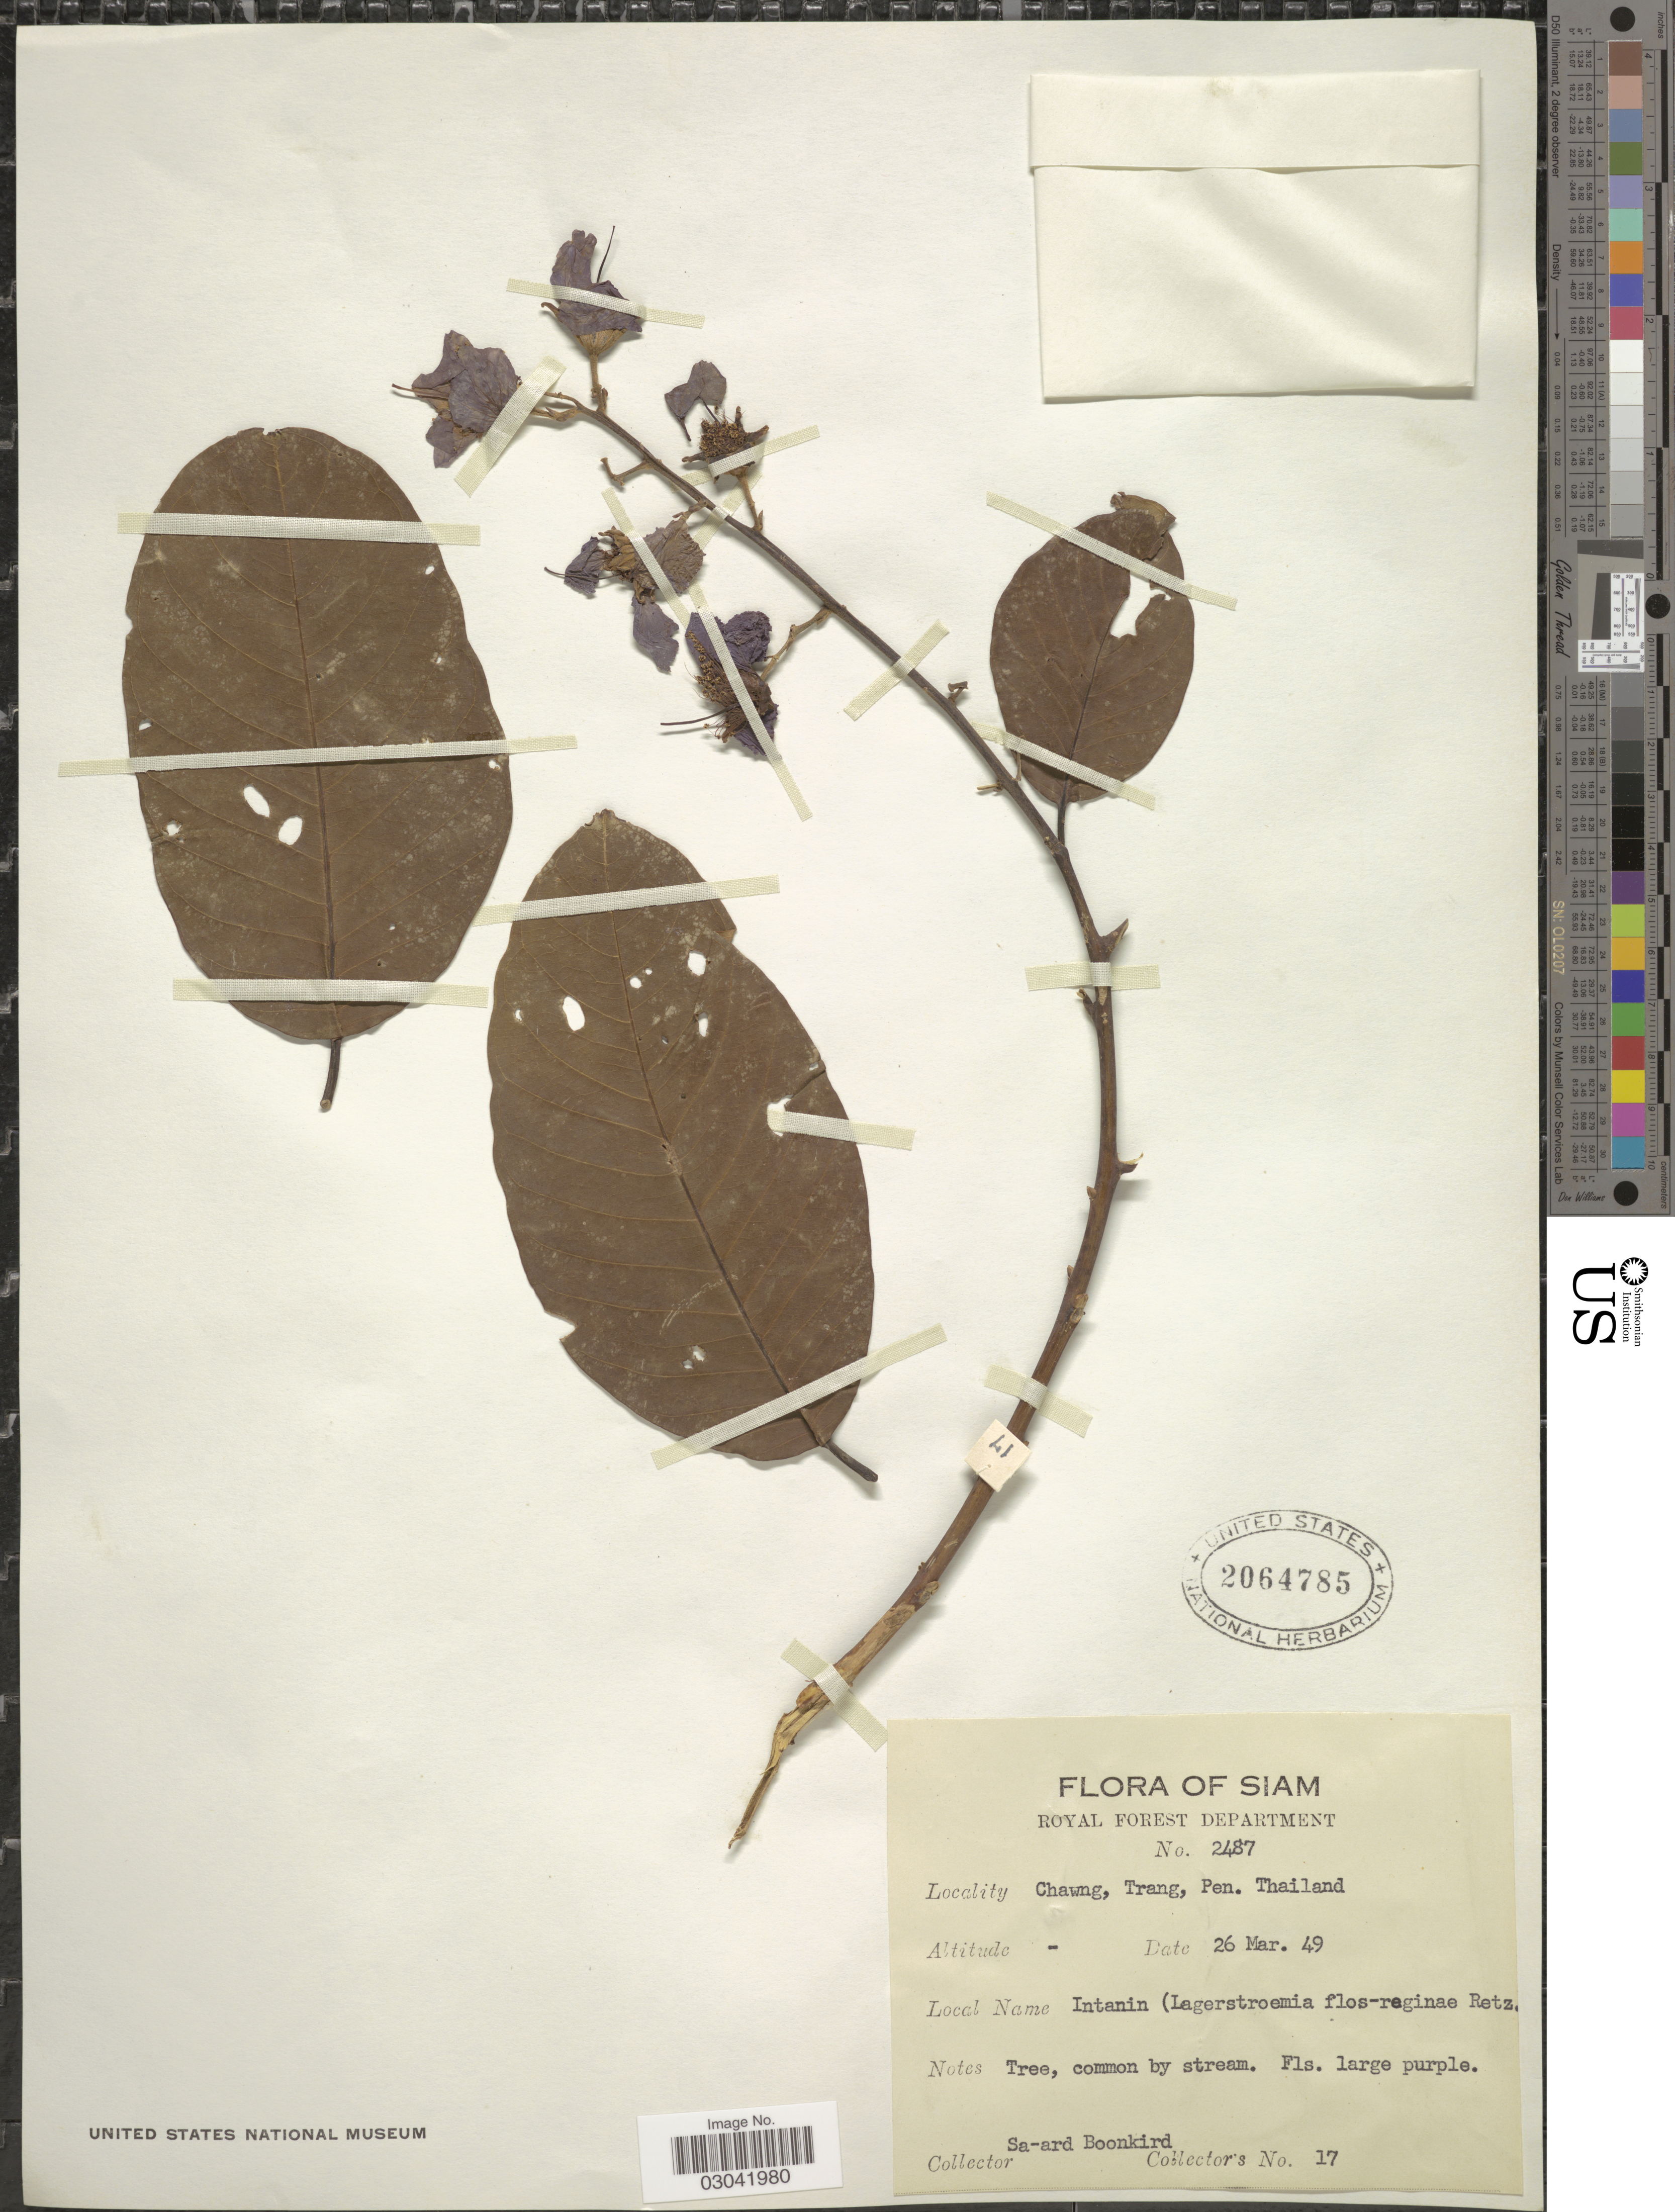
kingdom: Plantae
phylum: Tracheophyta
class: Magnoliopsida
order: Myrtales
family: Lythraceae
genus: Lagerstroemia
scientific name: Lagerstroemia flos-reginae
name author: Retz.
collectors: S. Boonkird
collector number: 17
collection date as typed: Transcribed d/m/y: 26/3/49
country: Thailand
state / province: Trang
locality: Siam. Chawng. Trang, Pen. Thailand.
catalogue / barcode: US 2064785